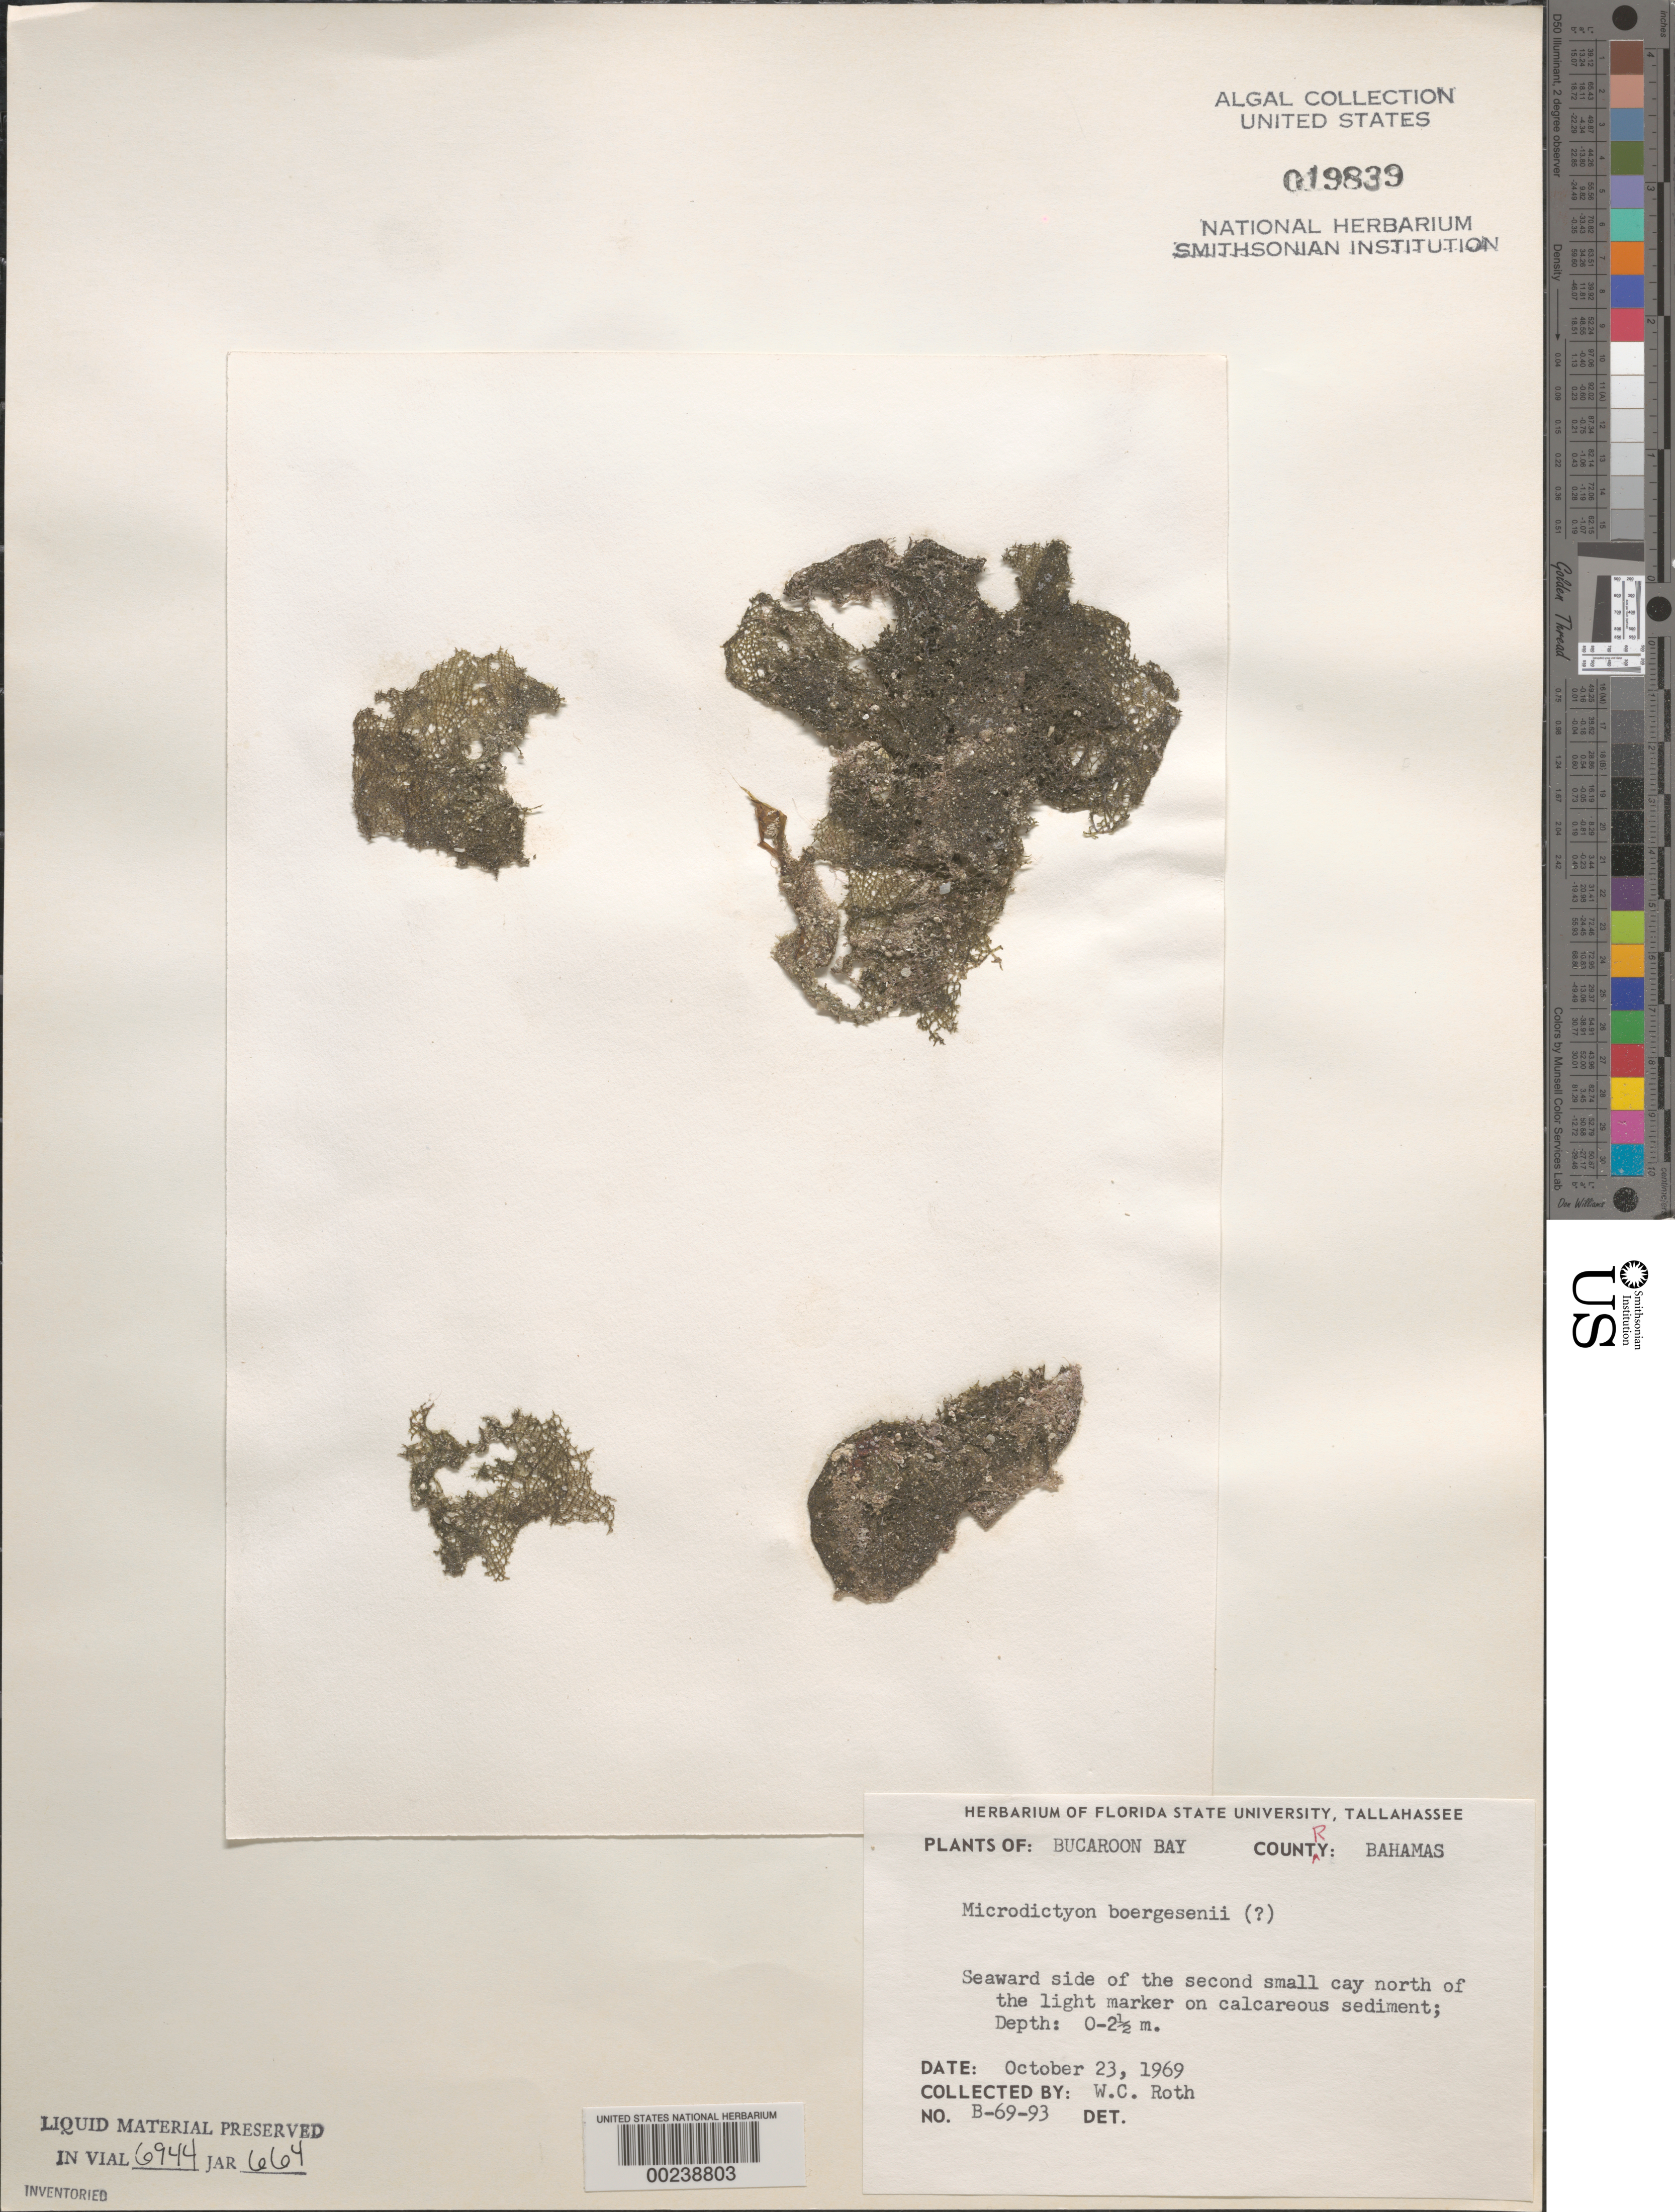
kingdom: Plantae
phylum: Chlorophyta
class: Ulvophyceae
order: Cladophorales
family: Anadyomenaceae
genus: Microdictyon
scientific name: Microdictyon boergesenii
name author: Setch.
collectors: W. C. Roth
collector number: B-69-93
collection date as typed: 23 Oct 1969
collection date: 1969-10-23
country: Bahamas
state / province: Abaco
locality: Buckaroon bay, great abaco island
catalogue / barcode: US 19839